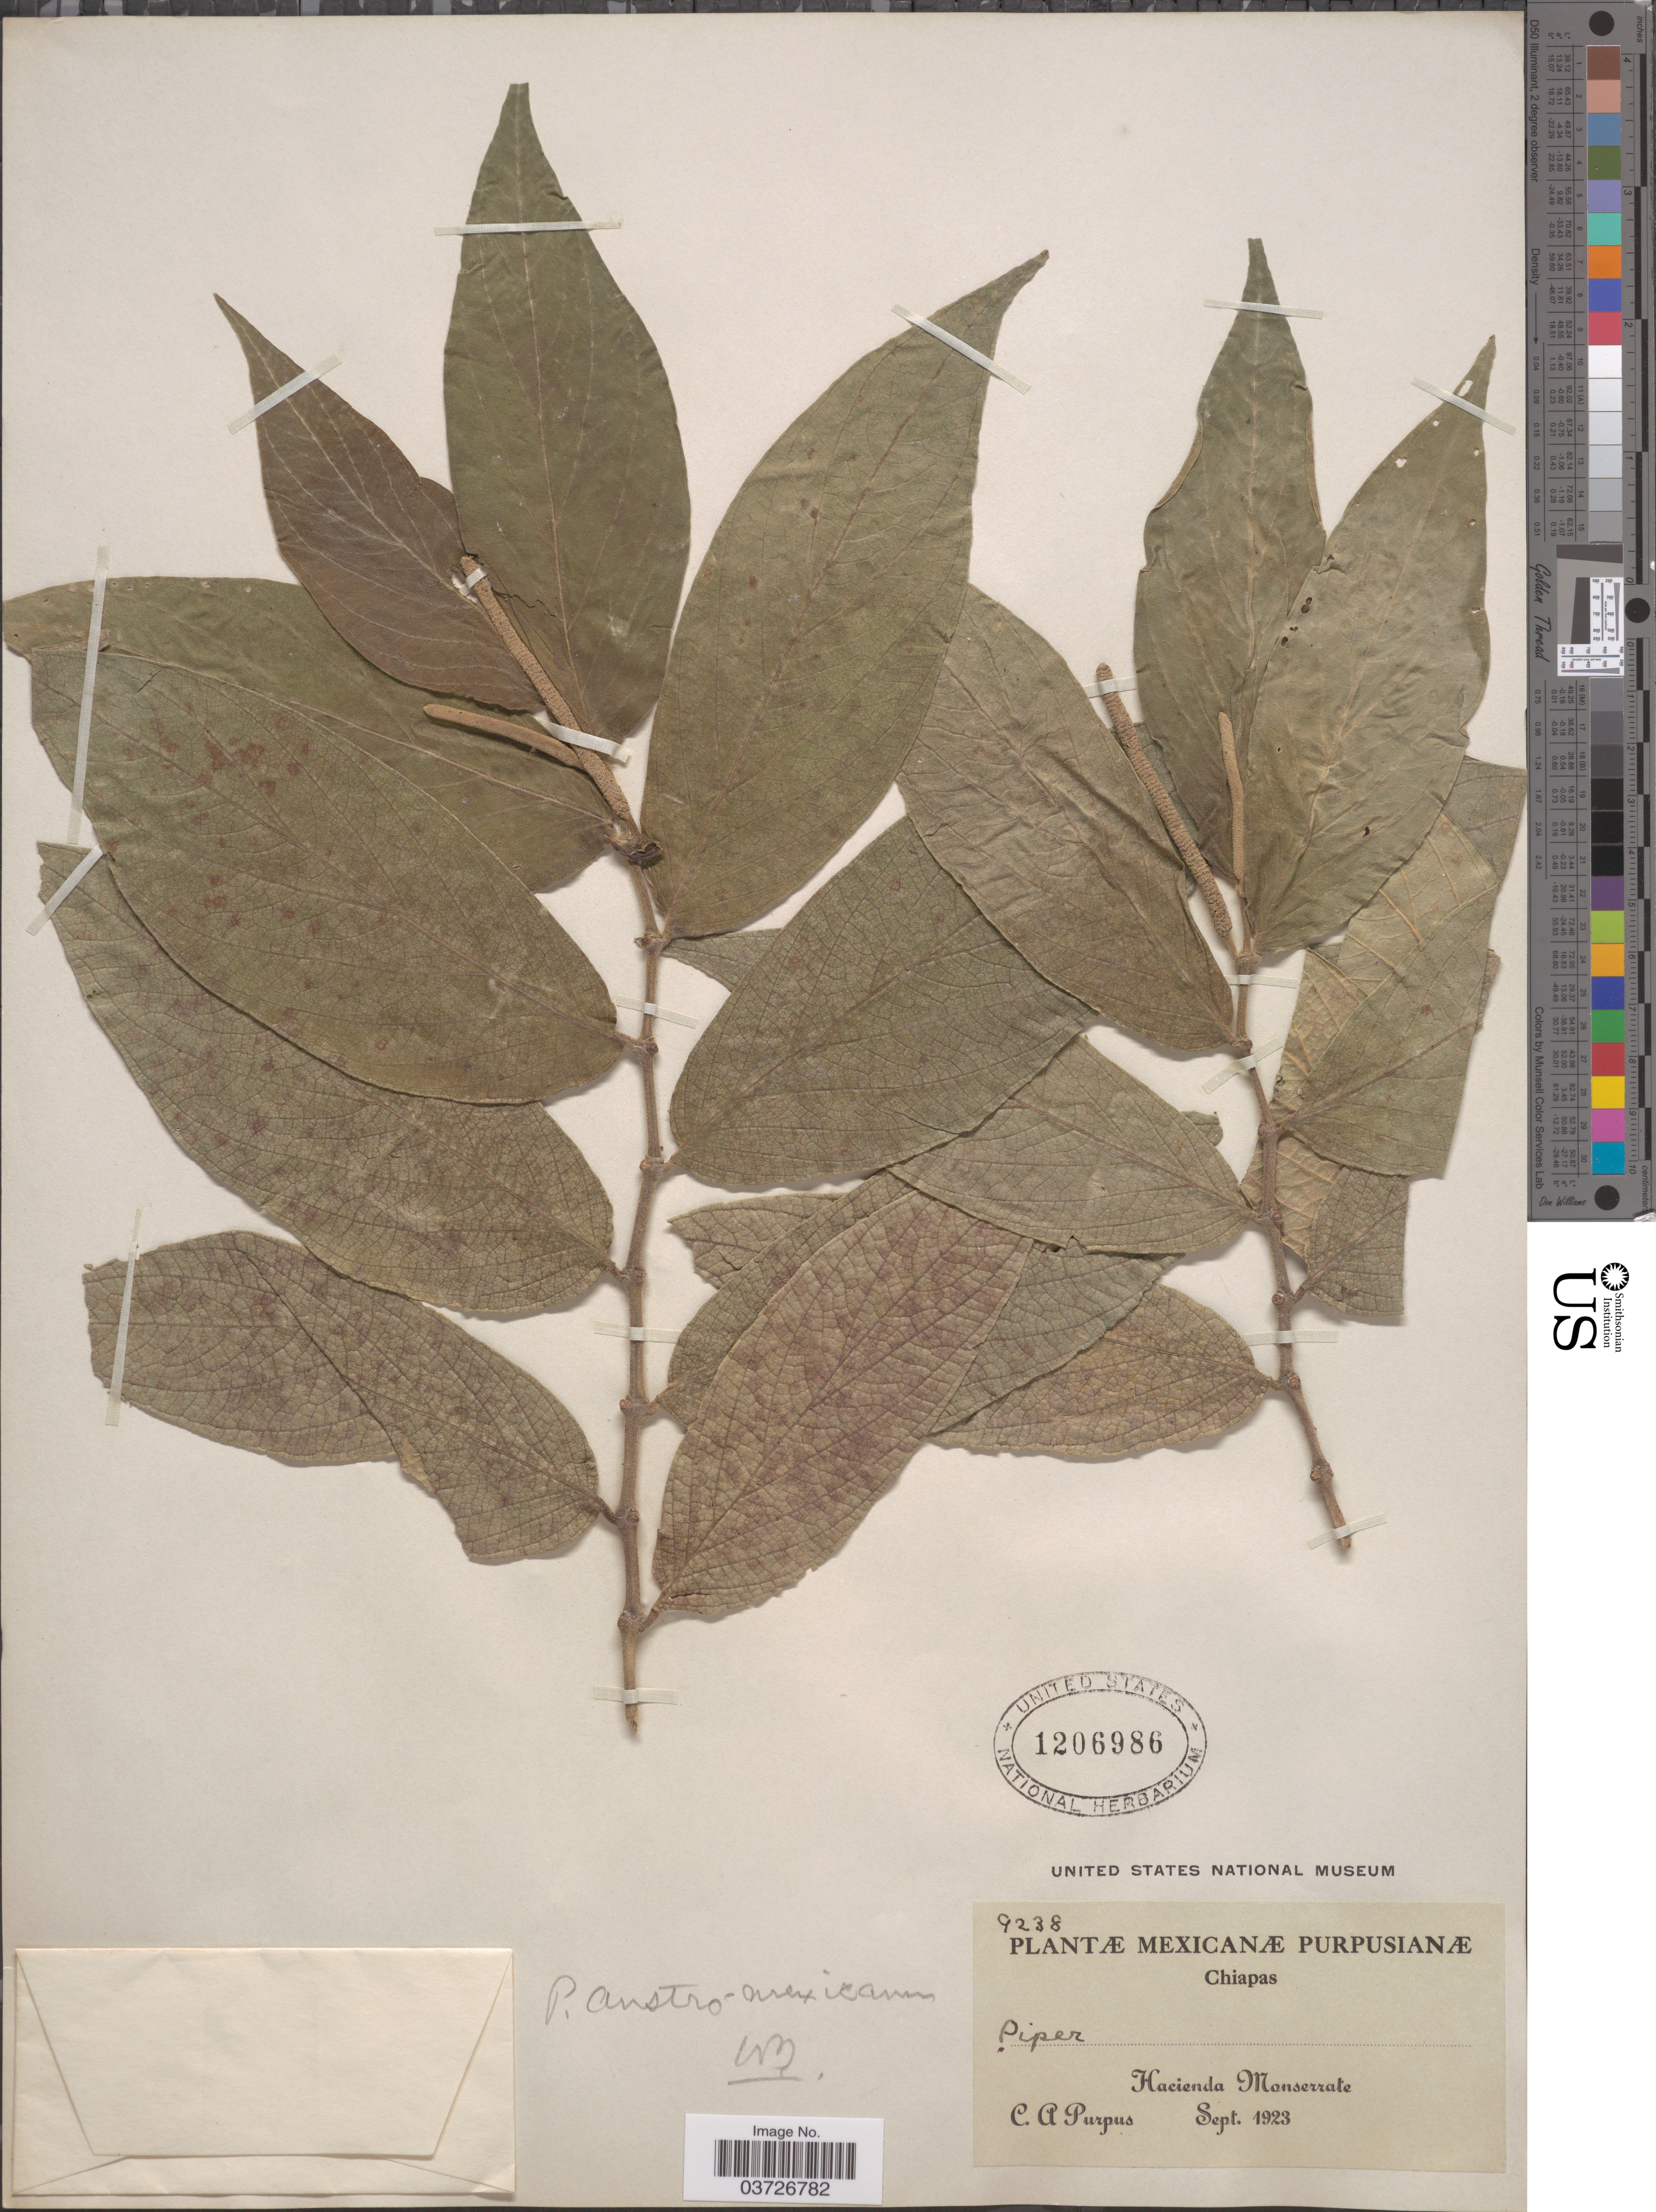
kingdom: Plantae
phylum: Tracheophyta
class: Magnoliopsida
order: Piperales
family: Piperaceae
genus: Piper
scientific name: Piper austro-mexicanum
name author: Trel.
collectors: C. A. Purpus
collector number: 9238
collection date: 1923-09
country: Mexico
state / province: Chiapas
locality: Hacienda Monserrate.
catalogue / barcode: US 1206986